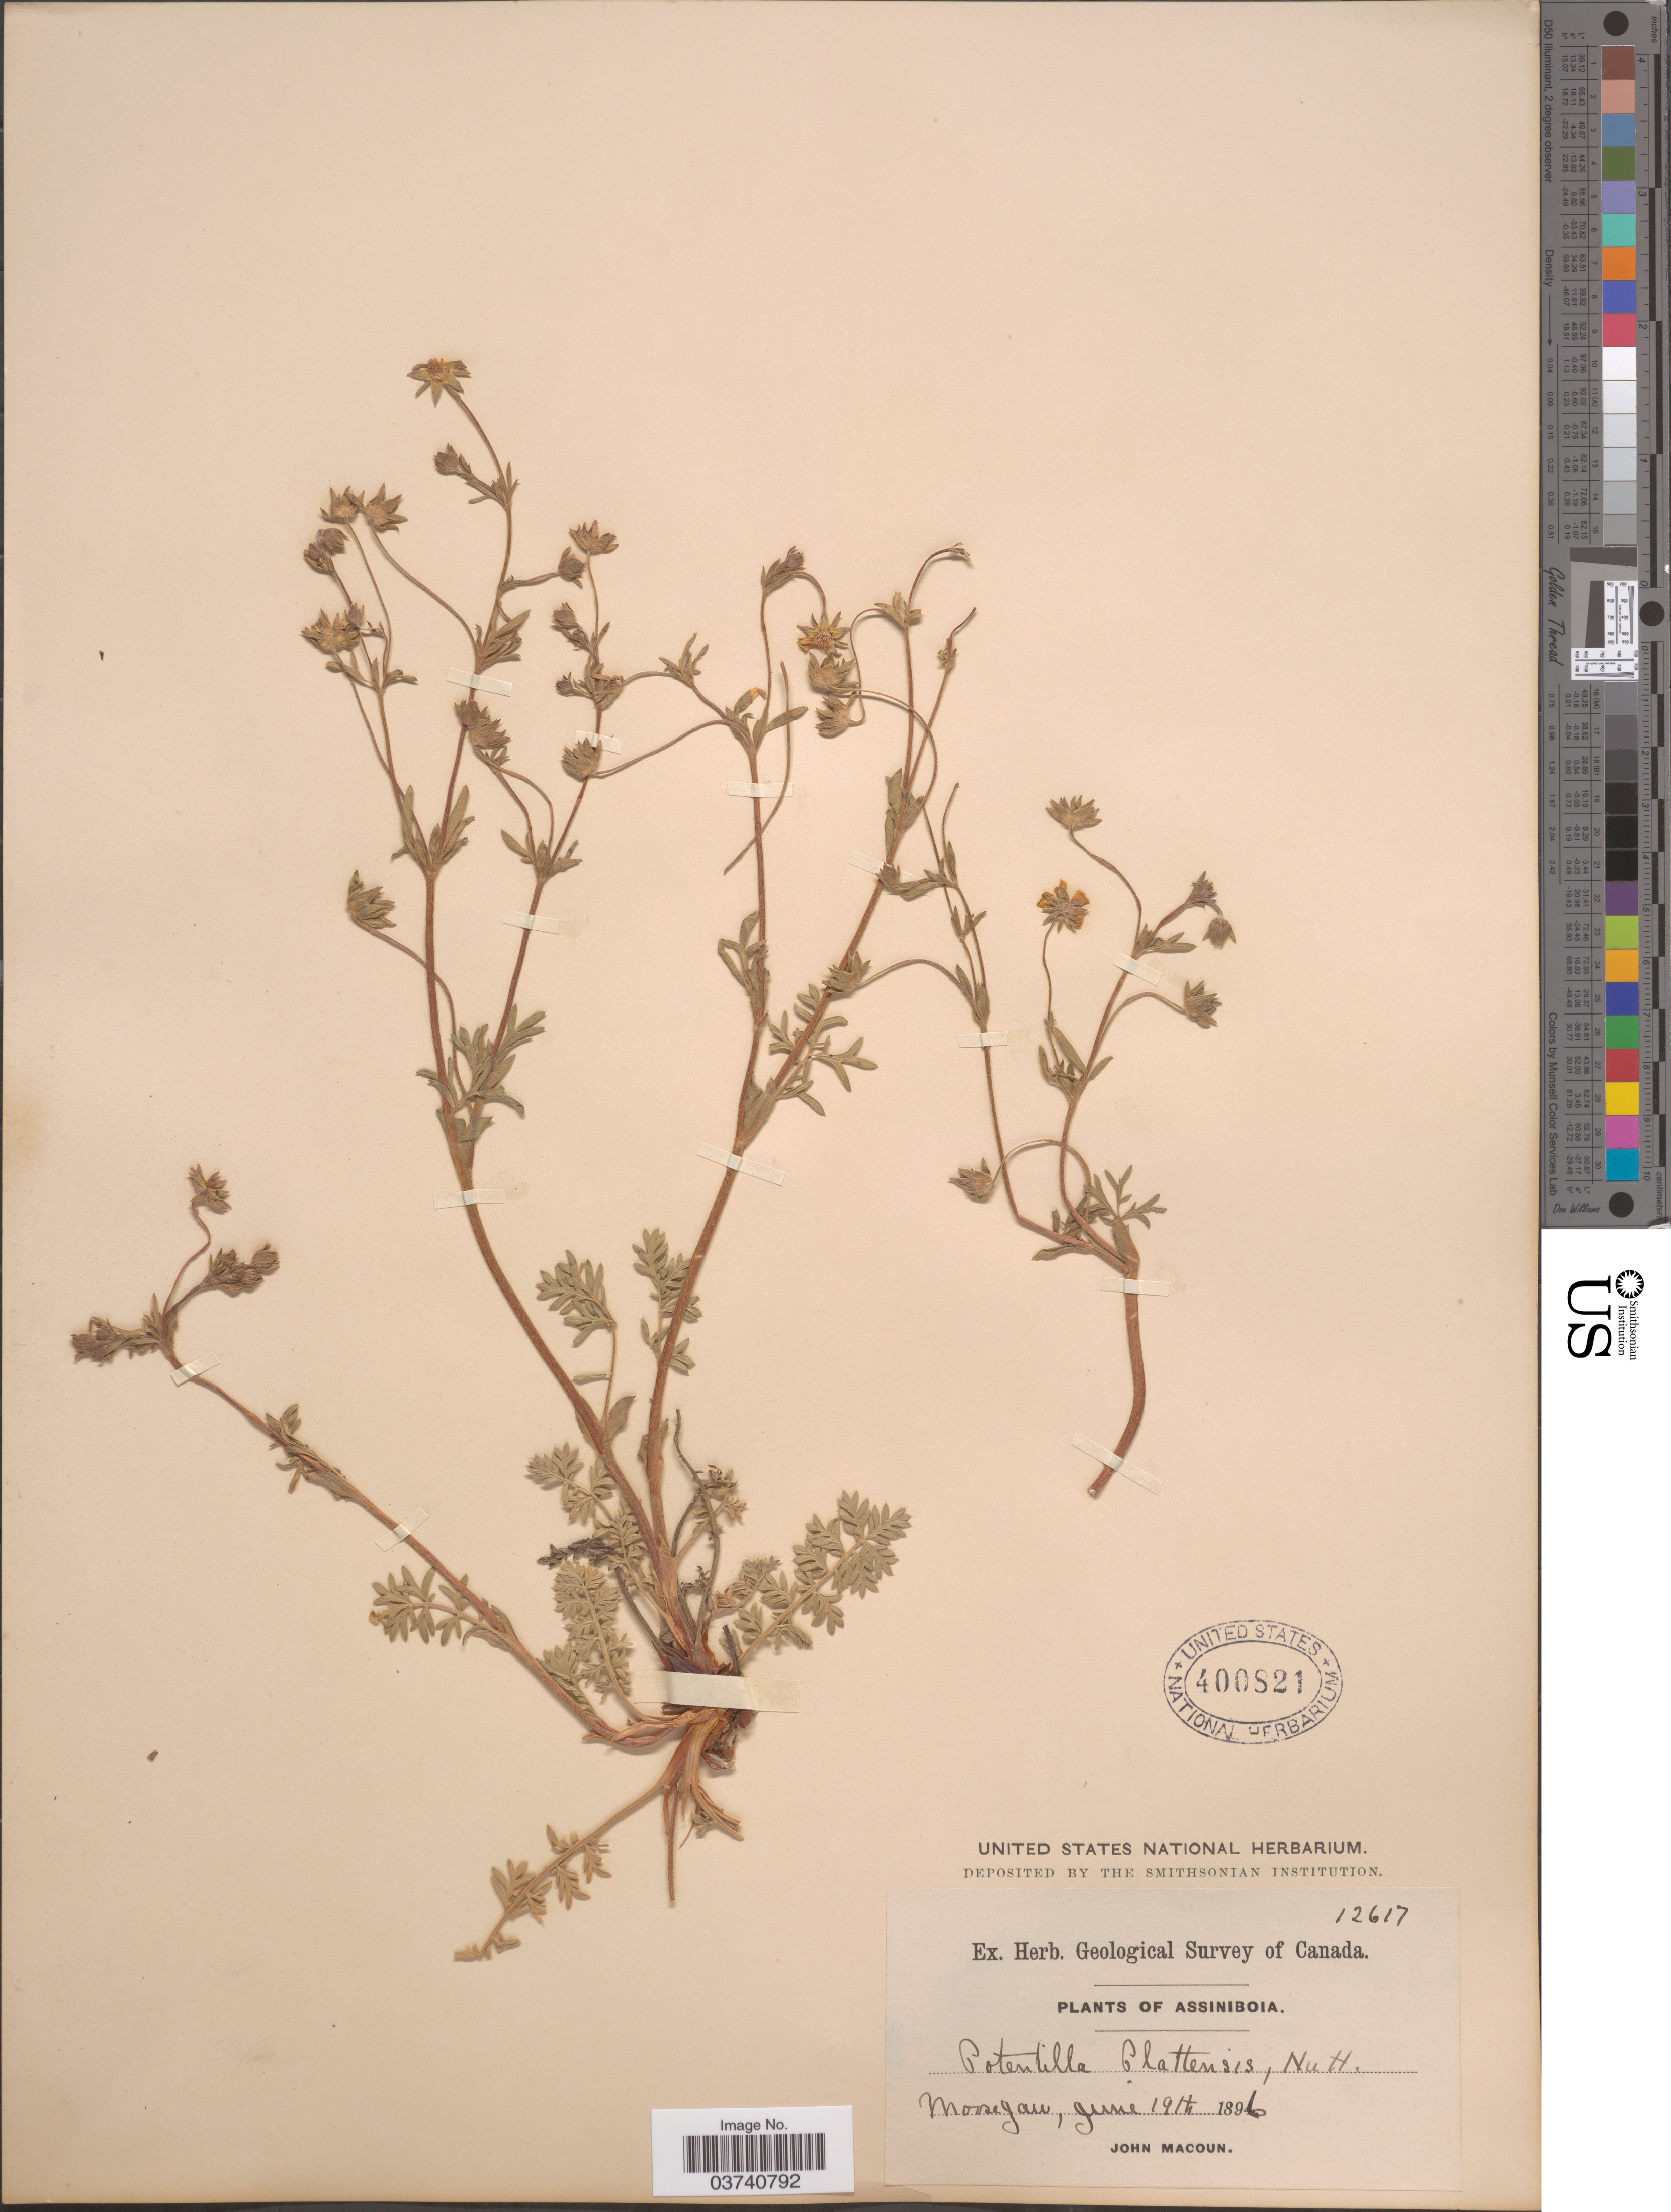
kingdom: Plantae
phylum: Tracheophyta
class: Magnoliopsida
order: Rosales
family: Rosaceae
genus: Potentilla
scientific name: Potentilla plattensis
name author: Nutt.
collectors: J. Macoun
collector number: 12617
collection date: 1896-06-19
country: Canada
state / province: Saskatchewan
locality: Assiniboia. Moose Jaw.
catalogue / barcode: US 400821